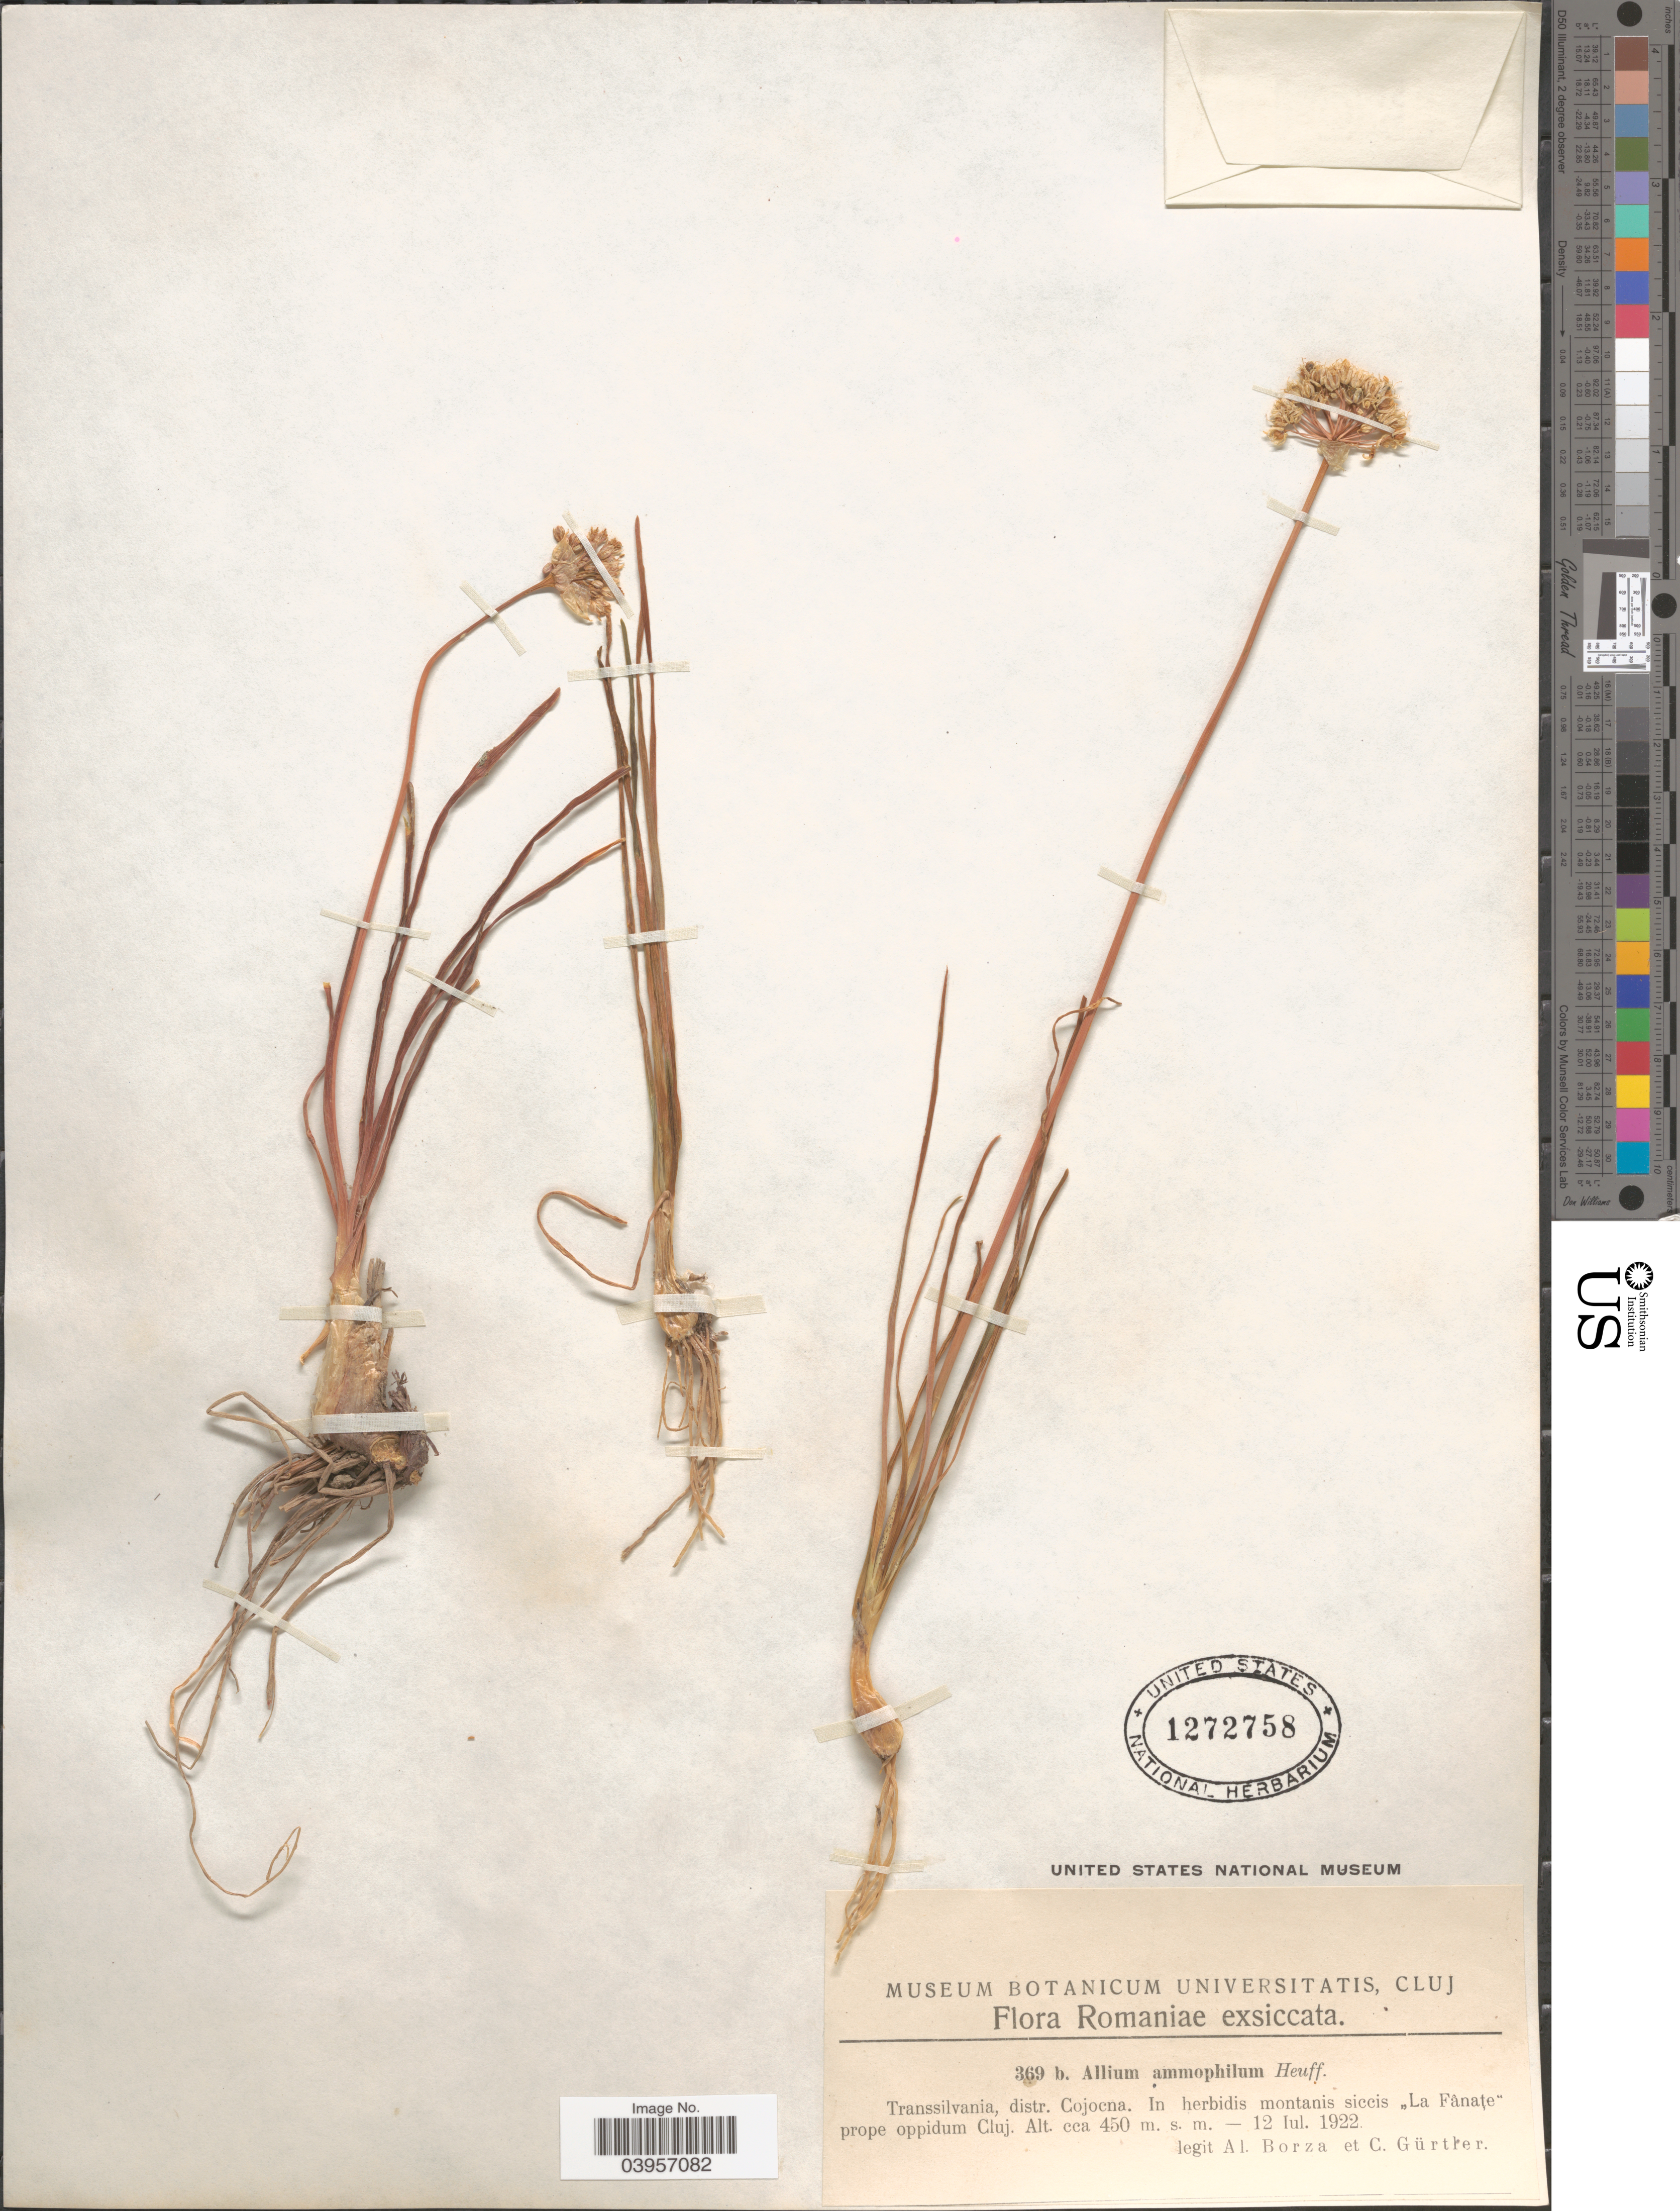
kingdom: Plantae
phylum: Tracheophyta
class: Liliopsida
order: Asparagales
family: Amaryllidaceae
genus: Allium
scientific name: Allium ammophilum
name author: Heuff.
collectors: A. Borza & C. Gürtler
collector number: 369b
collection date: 1922-07-12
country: Romania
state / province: Cluj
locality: Romaniae. Transsilvania, distr. Cojocna. In herbidis montanis siccis "la Fânaţe" prope oppidum Cluj.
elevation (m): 450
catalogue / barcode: US 1272758